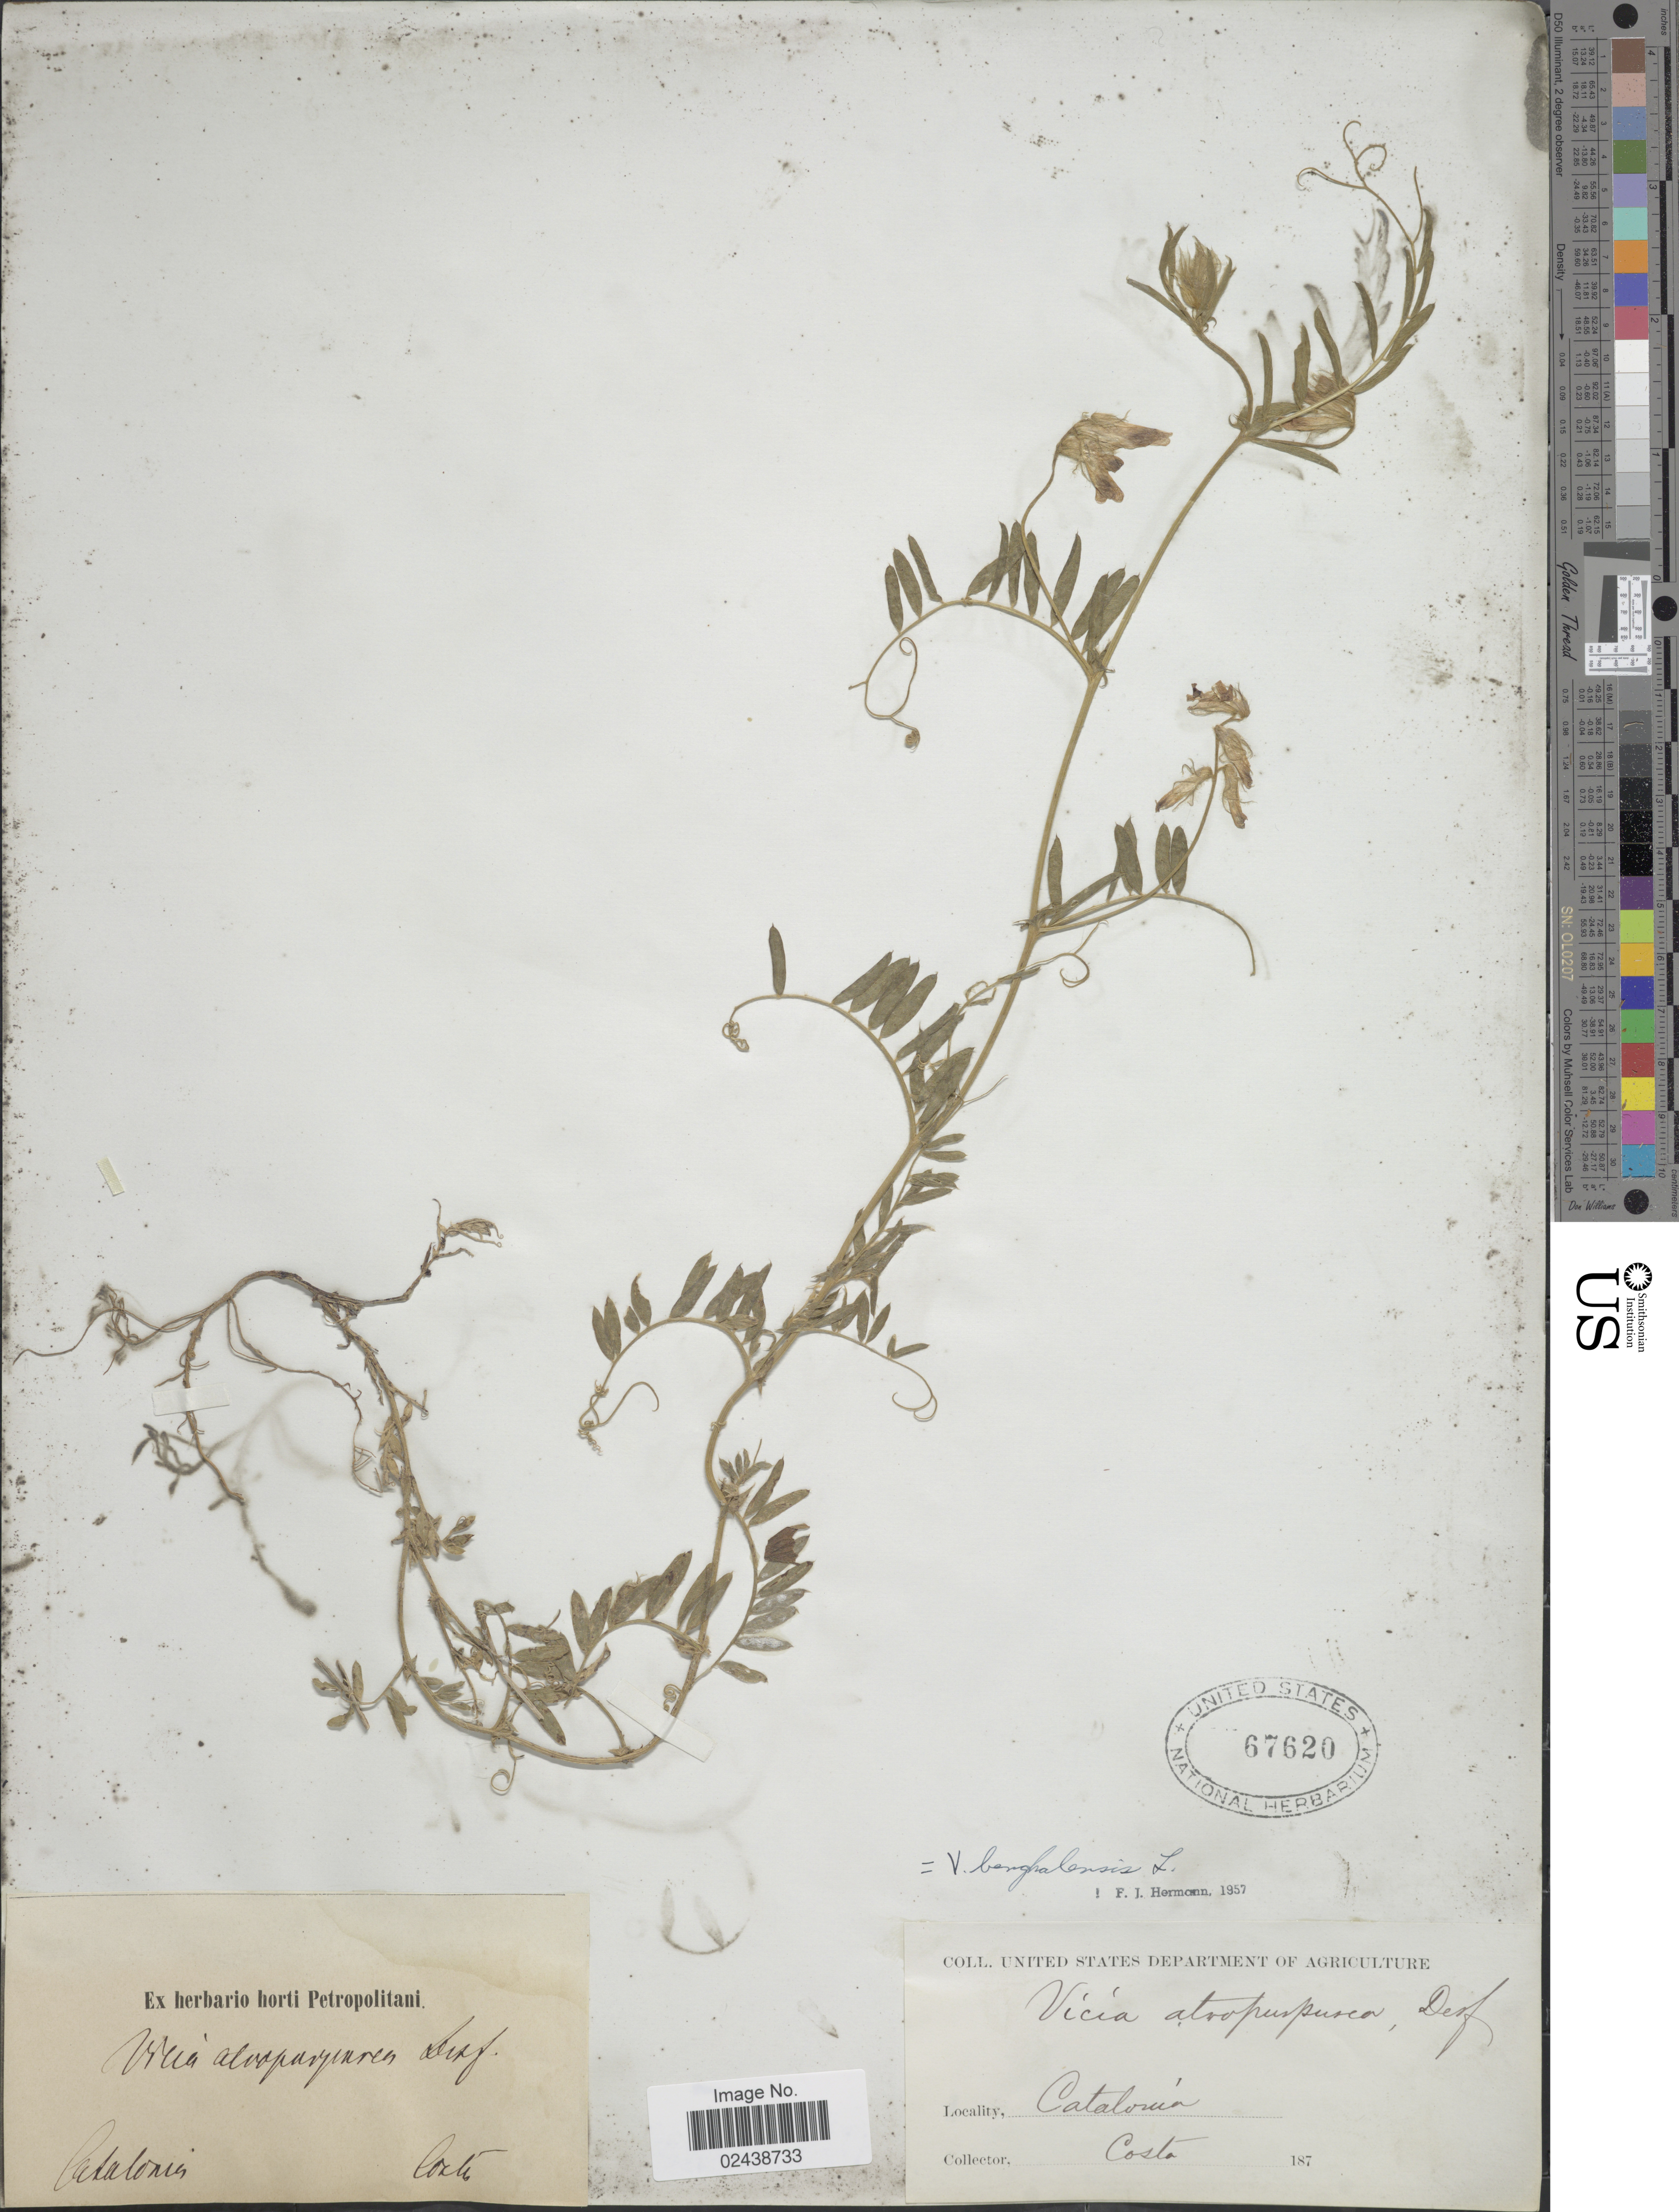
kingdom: Plantae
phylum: Tracheophyta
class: Magnoliopsida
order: Fabales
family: Fabaceae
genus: Vicia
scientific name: Vicia benghalensis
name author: L.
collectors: -. Costa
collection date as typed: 187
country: Spain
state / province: Catalunya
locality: Catalonia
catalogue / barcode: US 67620